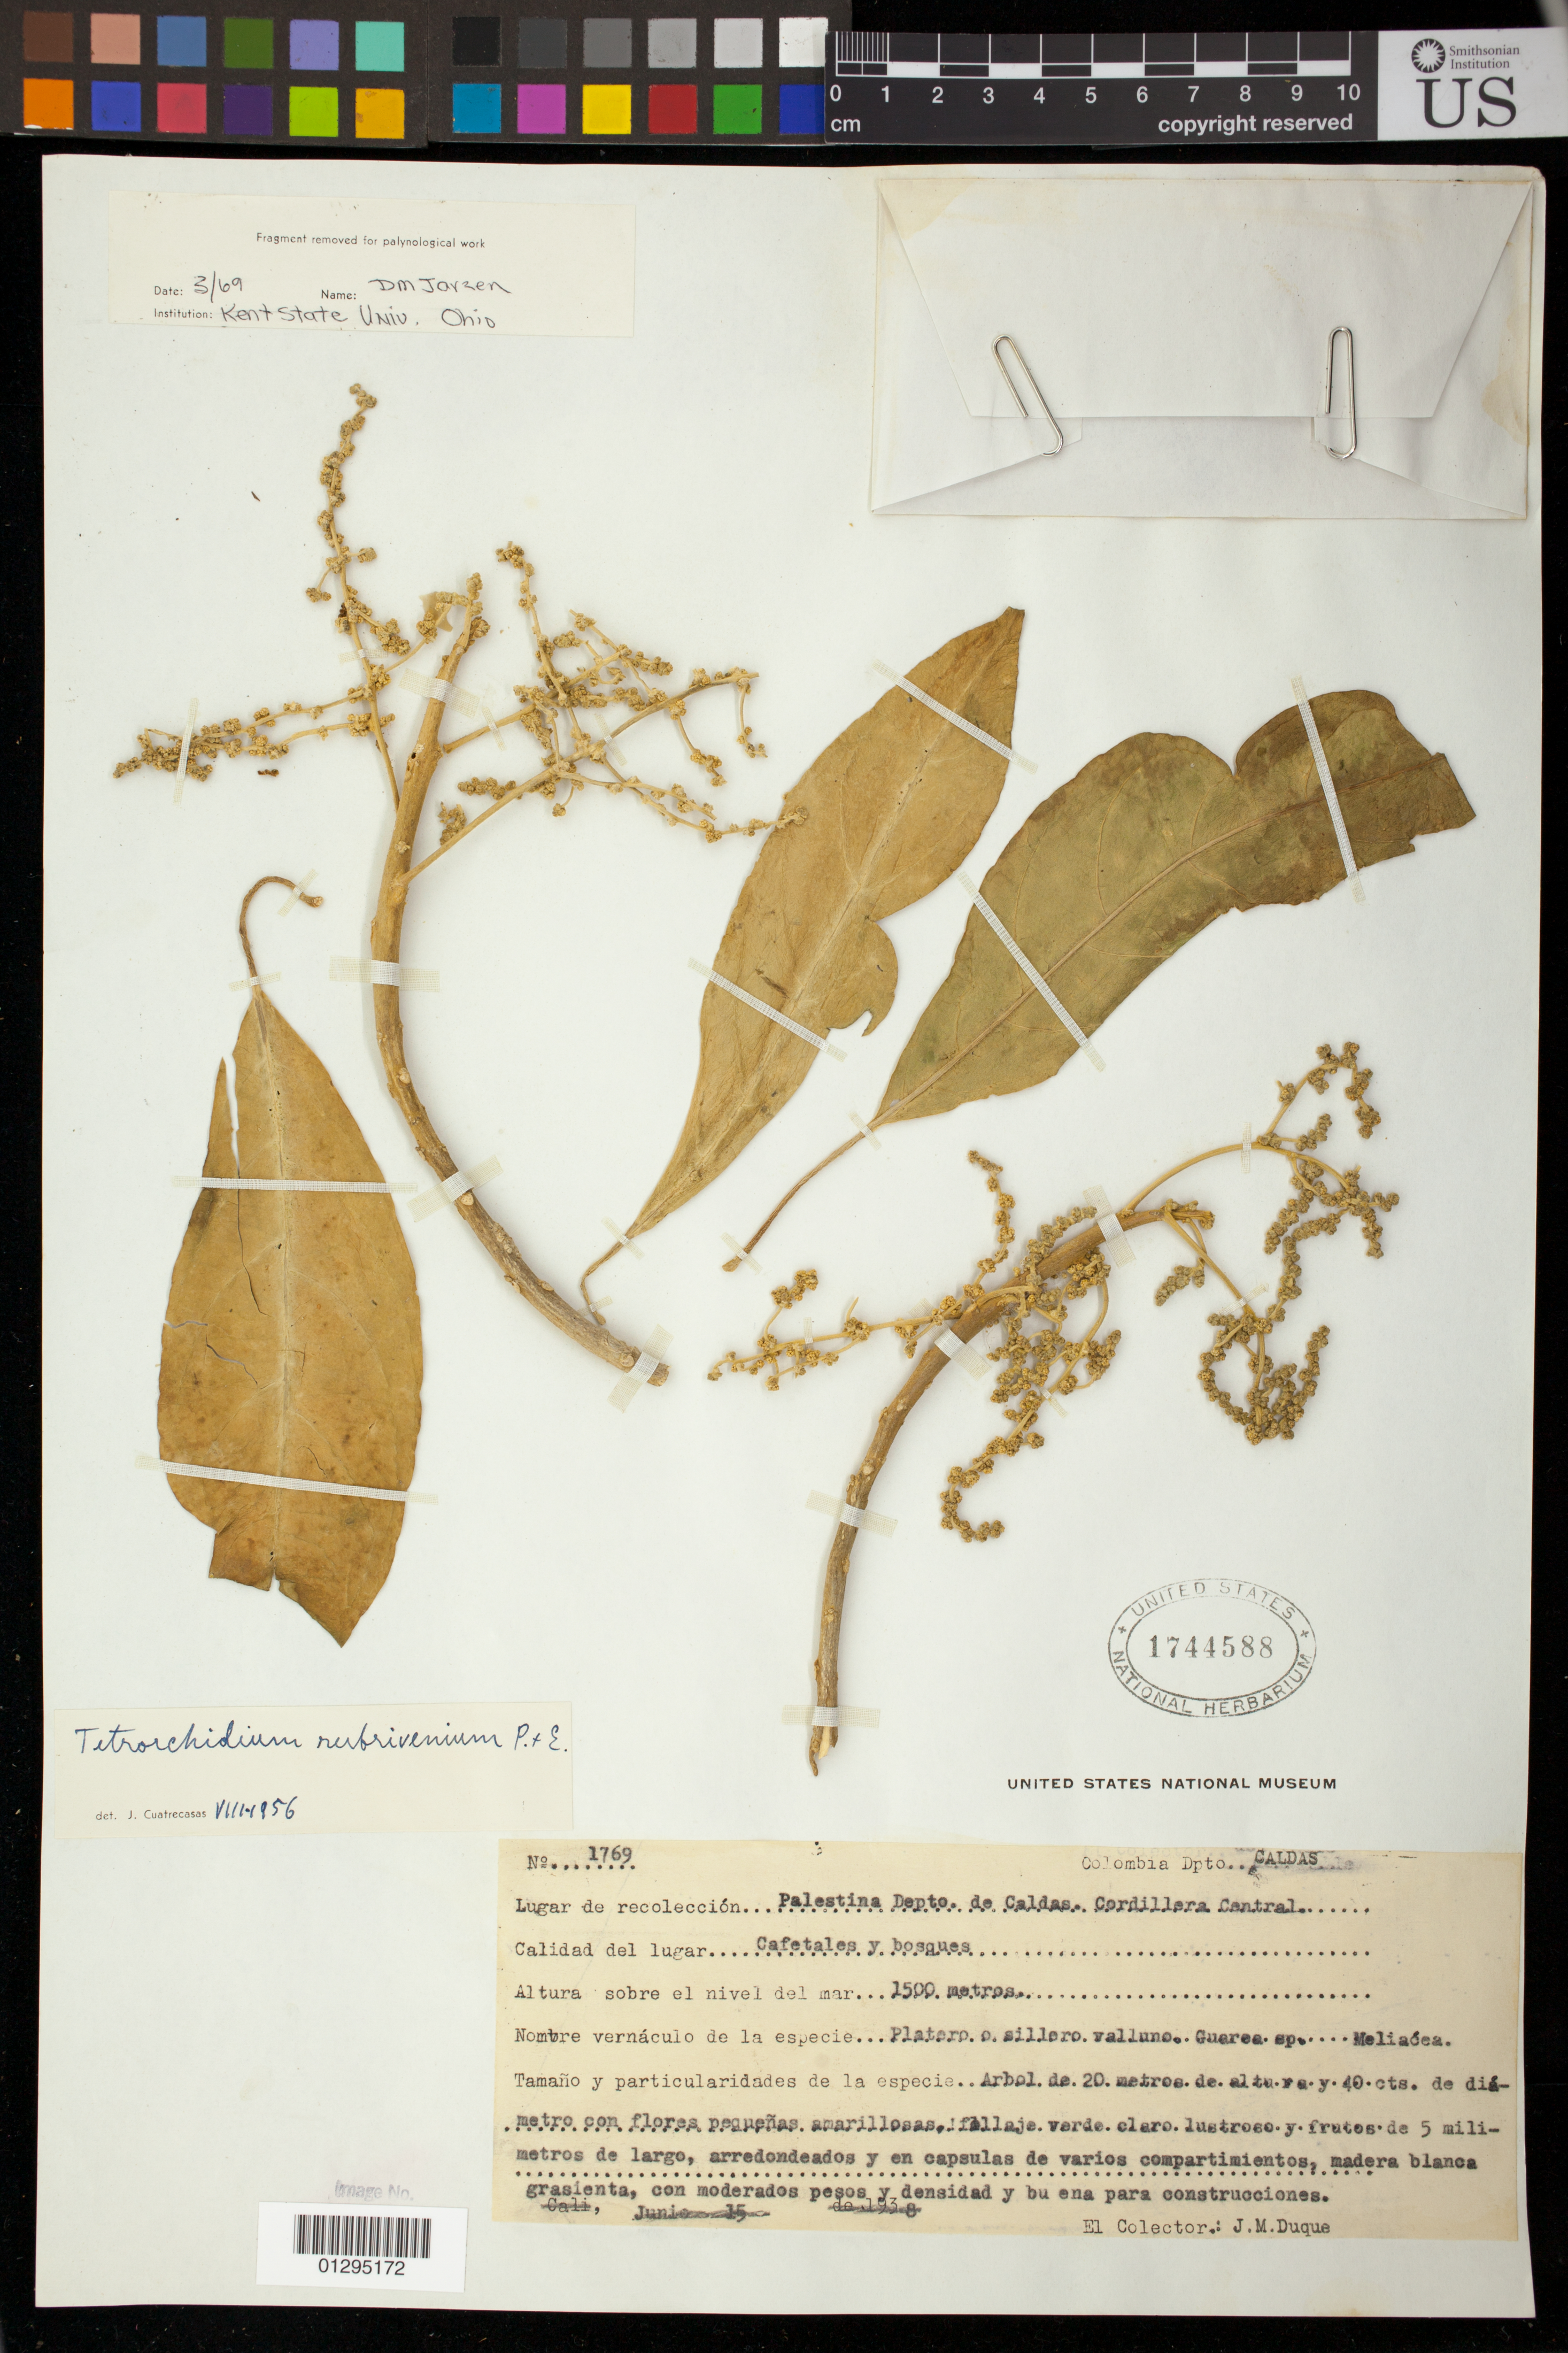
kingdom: Plantae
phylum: Tracheophyta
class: Magnoliopsida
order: Malpighiales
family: Euphorbiaceae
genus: Tetrorchidium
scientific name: Tetrorchidium rubrivenium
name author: Poepp.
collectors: J. Duque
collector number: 1769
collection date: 1938-06-15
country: Colombia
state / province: Caldas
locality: Palestina, Cordillera Central.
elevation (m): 1500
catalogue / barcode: US 1744588